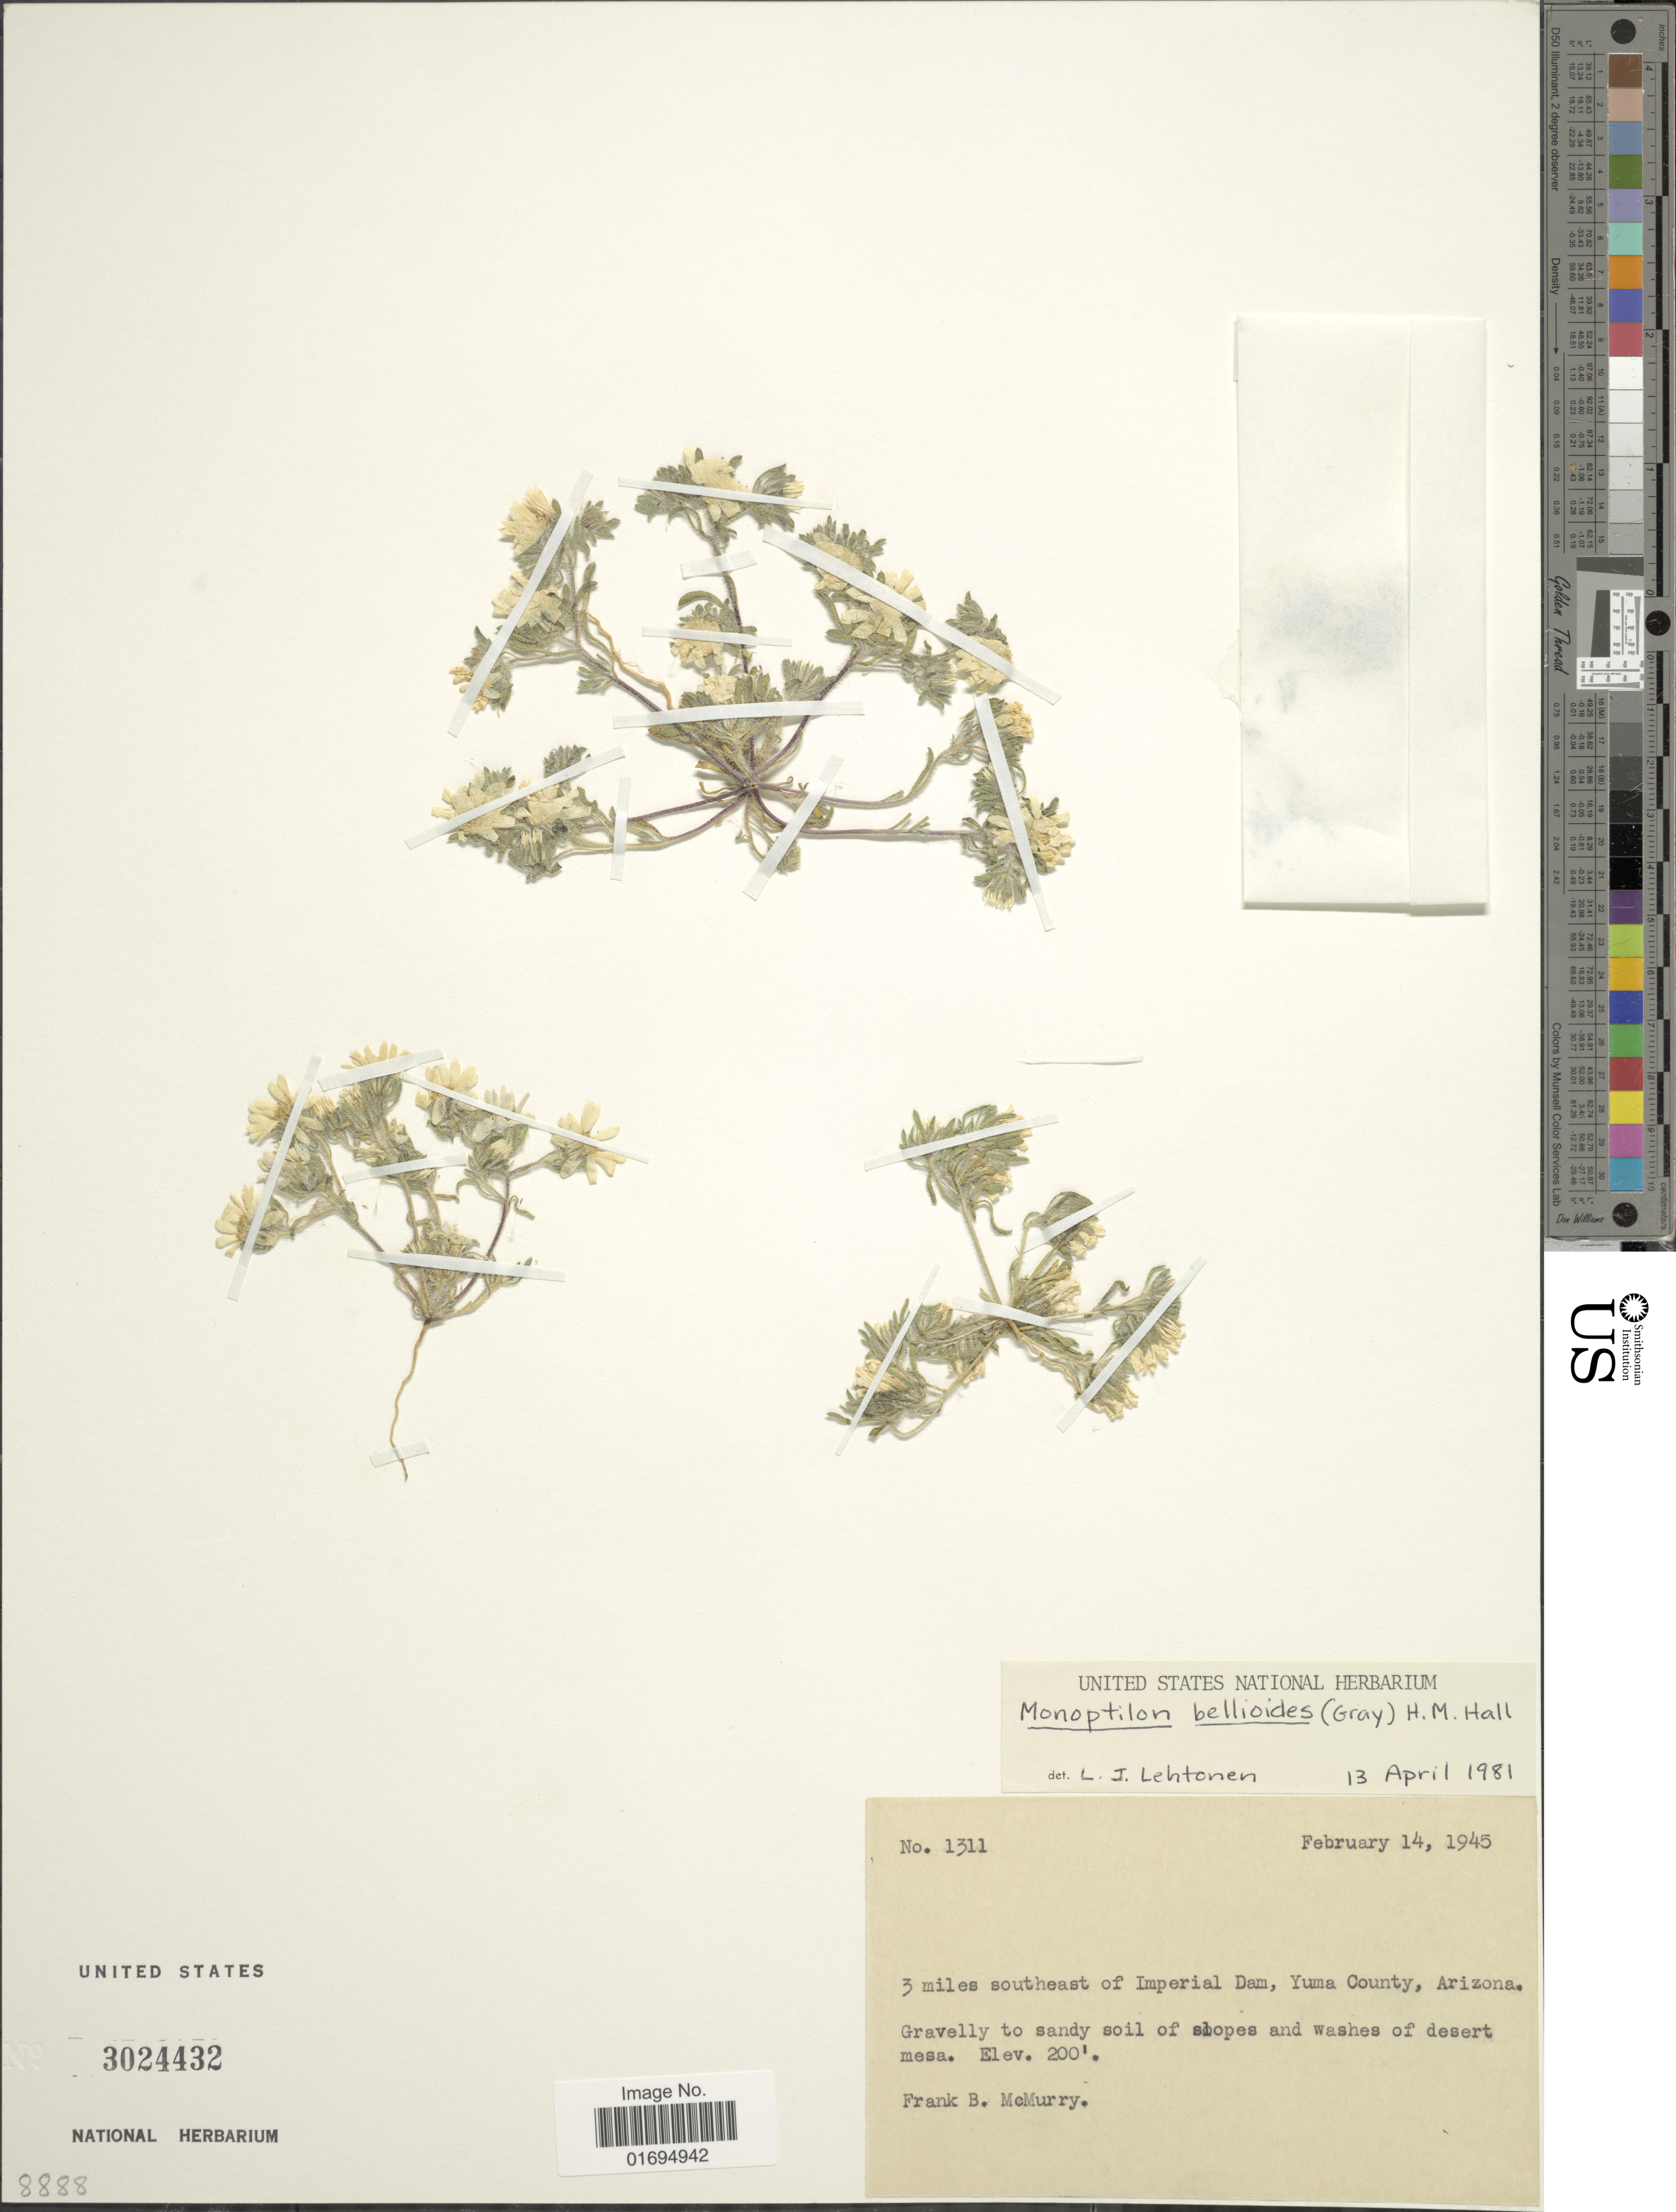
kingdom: Plantae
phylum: Tracheophyta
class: Magnoliopsida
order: Asterales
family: Asteraceae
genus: Monoptilon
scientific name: Monoptilon bellioides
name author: (A. Gray) H.M. Hall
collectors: F. B. McMurry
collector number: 1311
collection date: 1945-02-14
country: United States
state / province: Arizona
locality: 3 miles southeast of Imperial Dam, Yuma County, Arizona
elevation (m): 61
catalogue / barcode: US 3024432